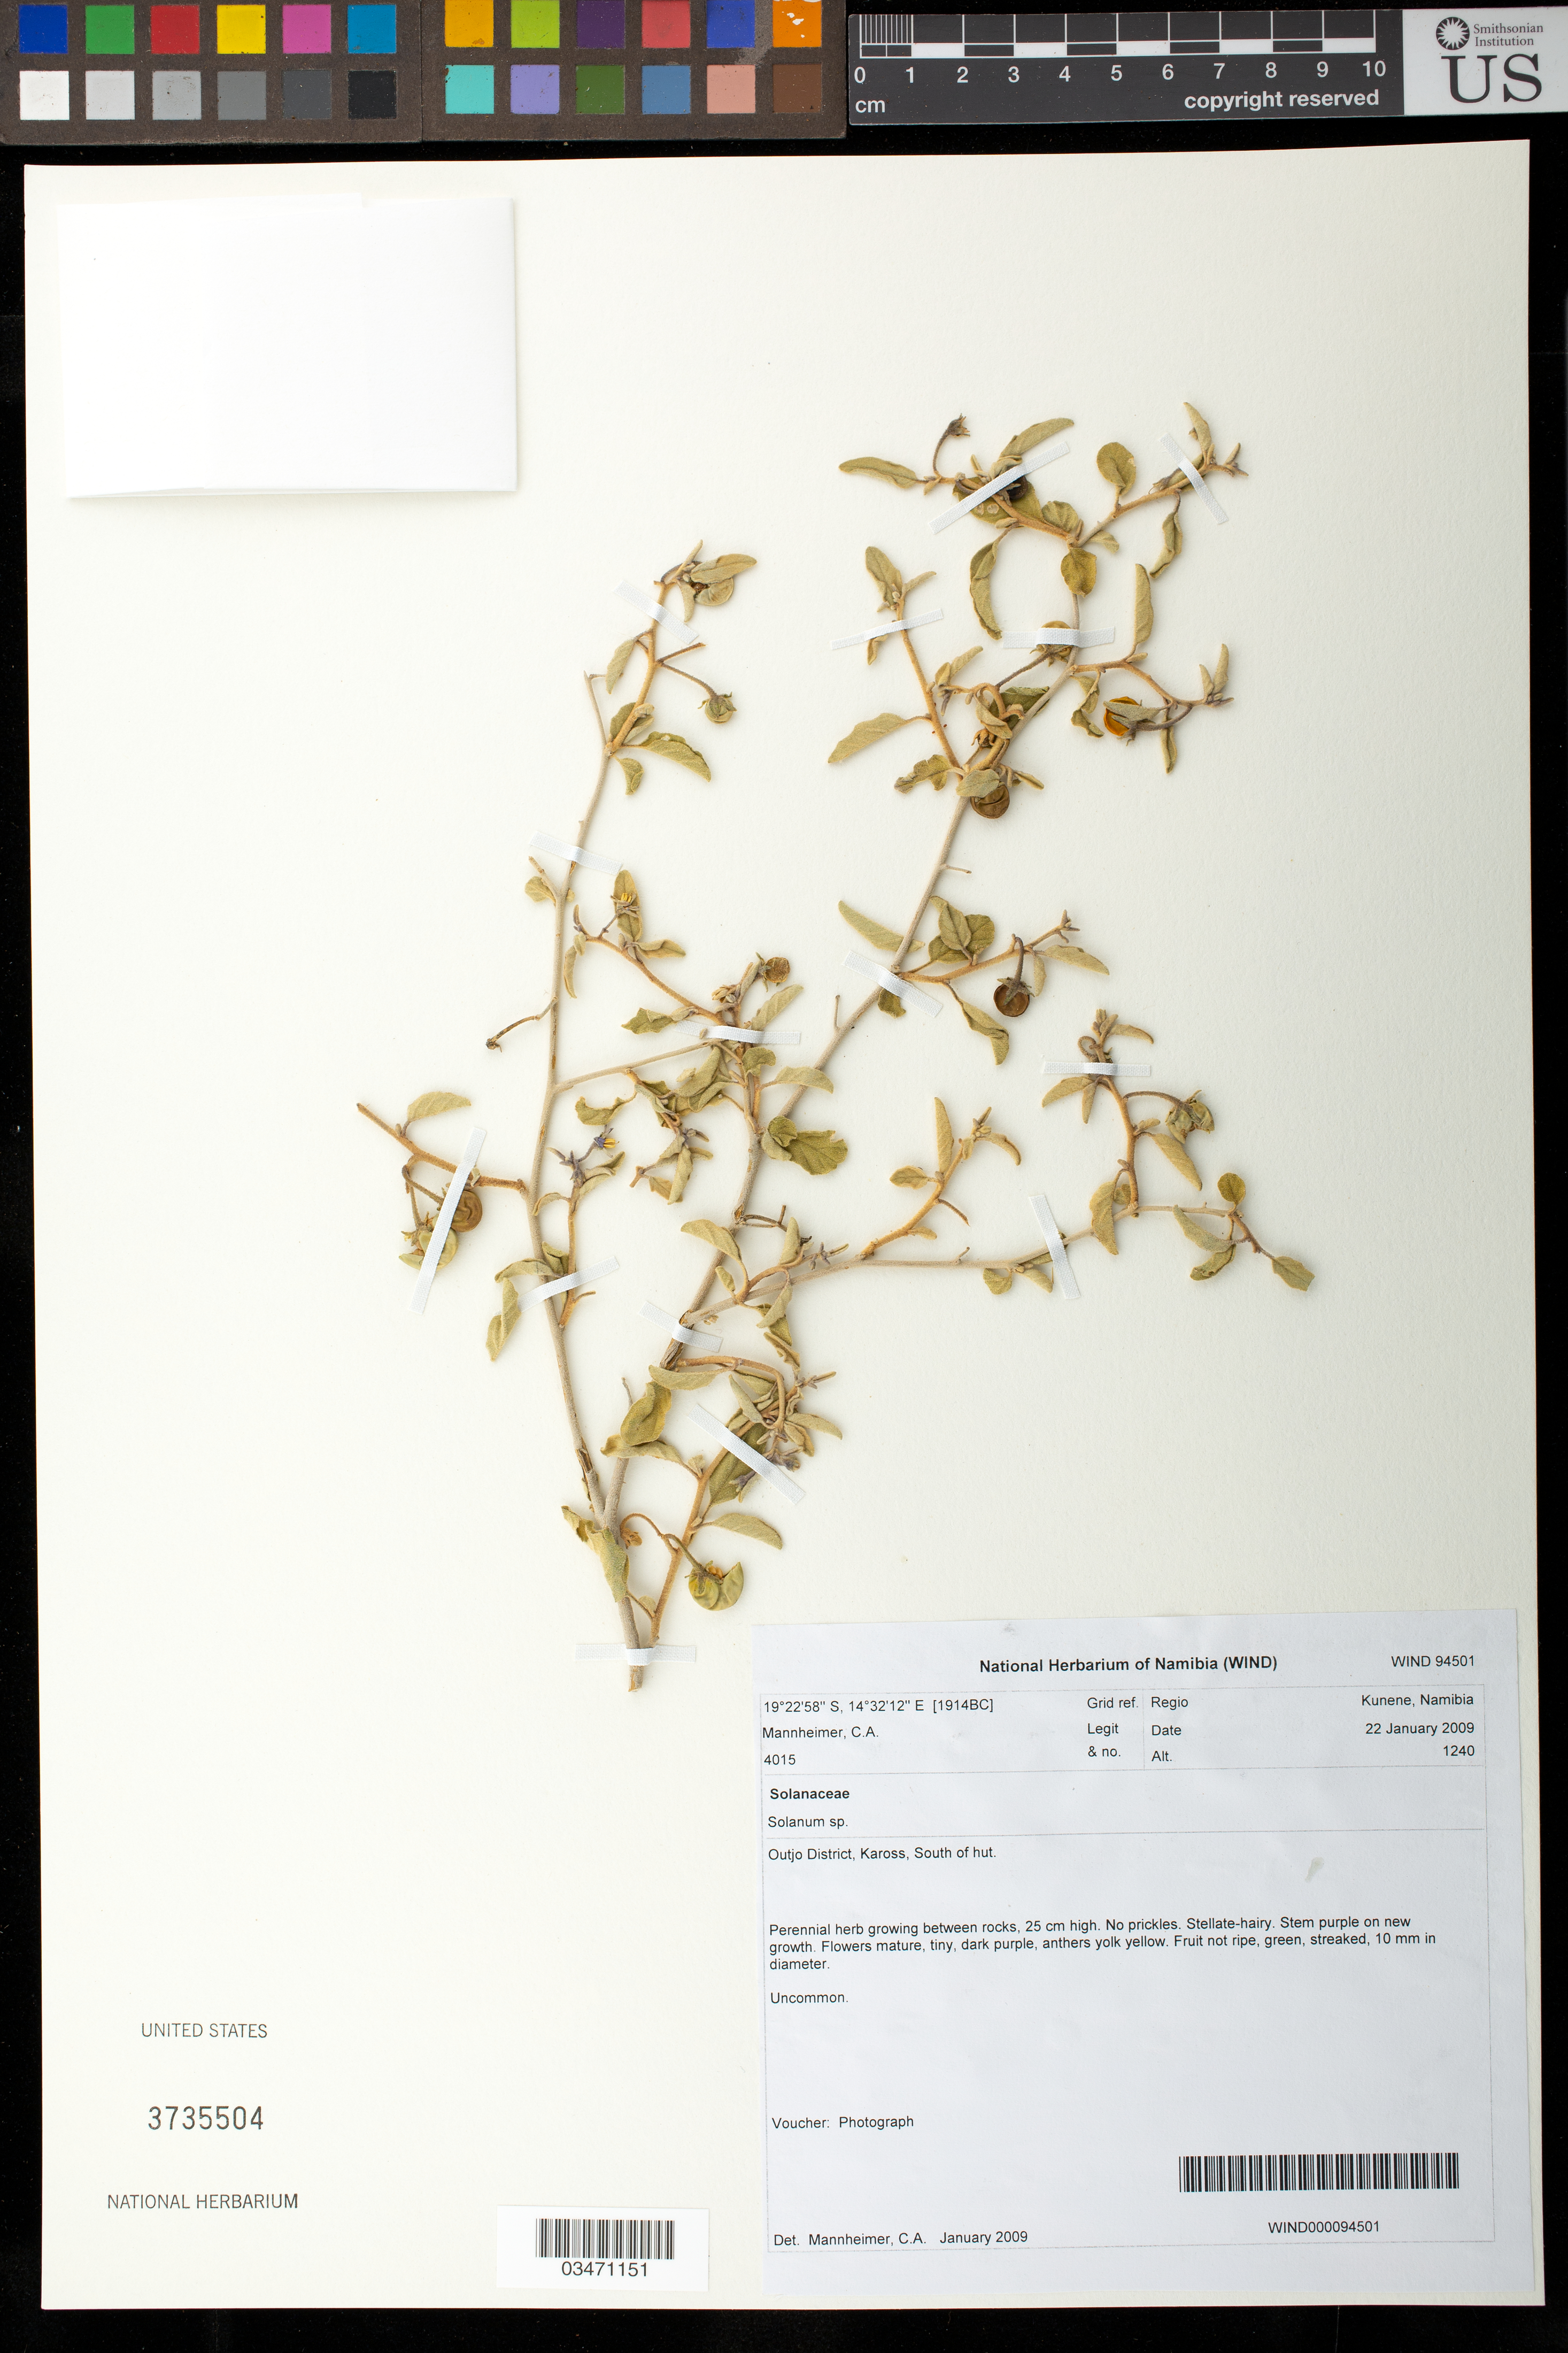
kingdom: Plantae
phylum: Tracheophyta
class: Magnoliopsida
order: Solanales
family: Solanaceae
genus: Solanum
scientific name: Solanum sp.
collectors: C. A. Mannheimer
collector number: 4015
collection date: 2009-01-22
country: Namibia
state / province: Kunene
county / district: Outjo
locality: Kaross, South of hut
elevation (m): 1240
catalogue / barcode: US 3735504